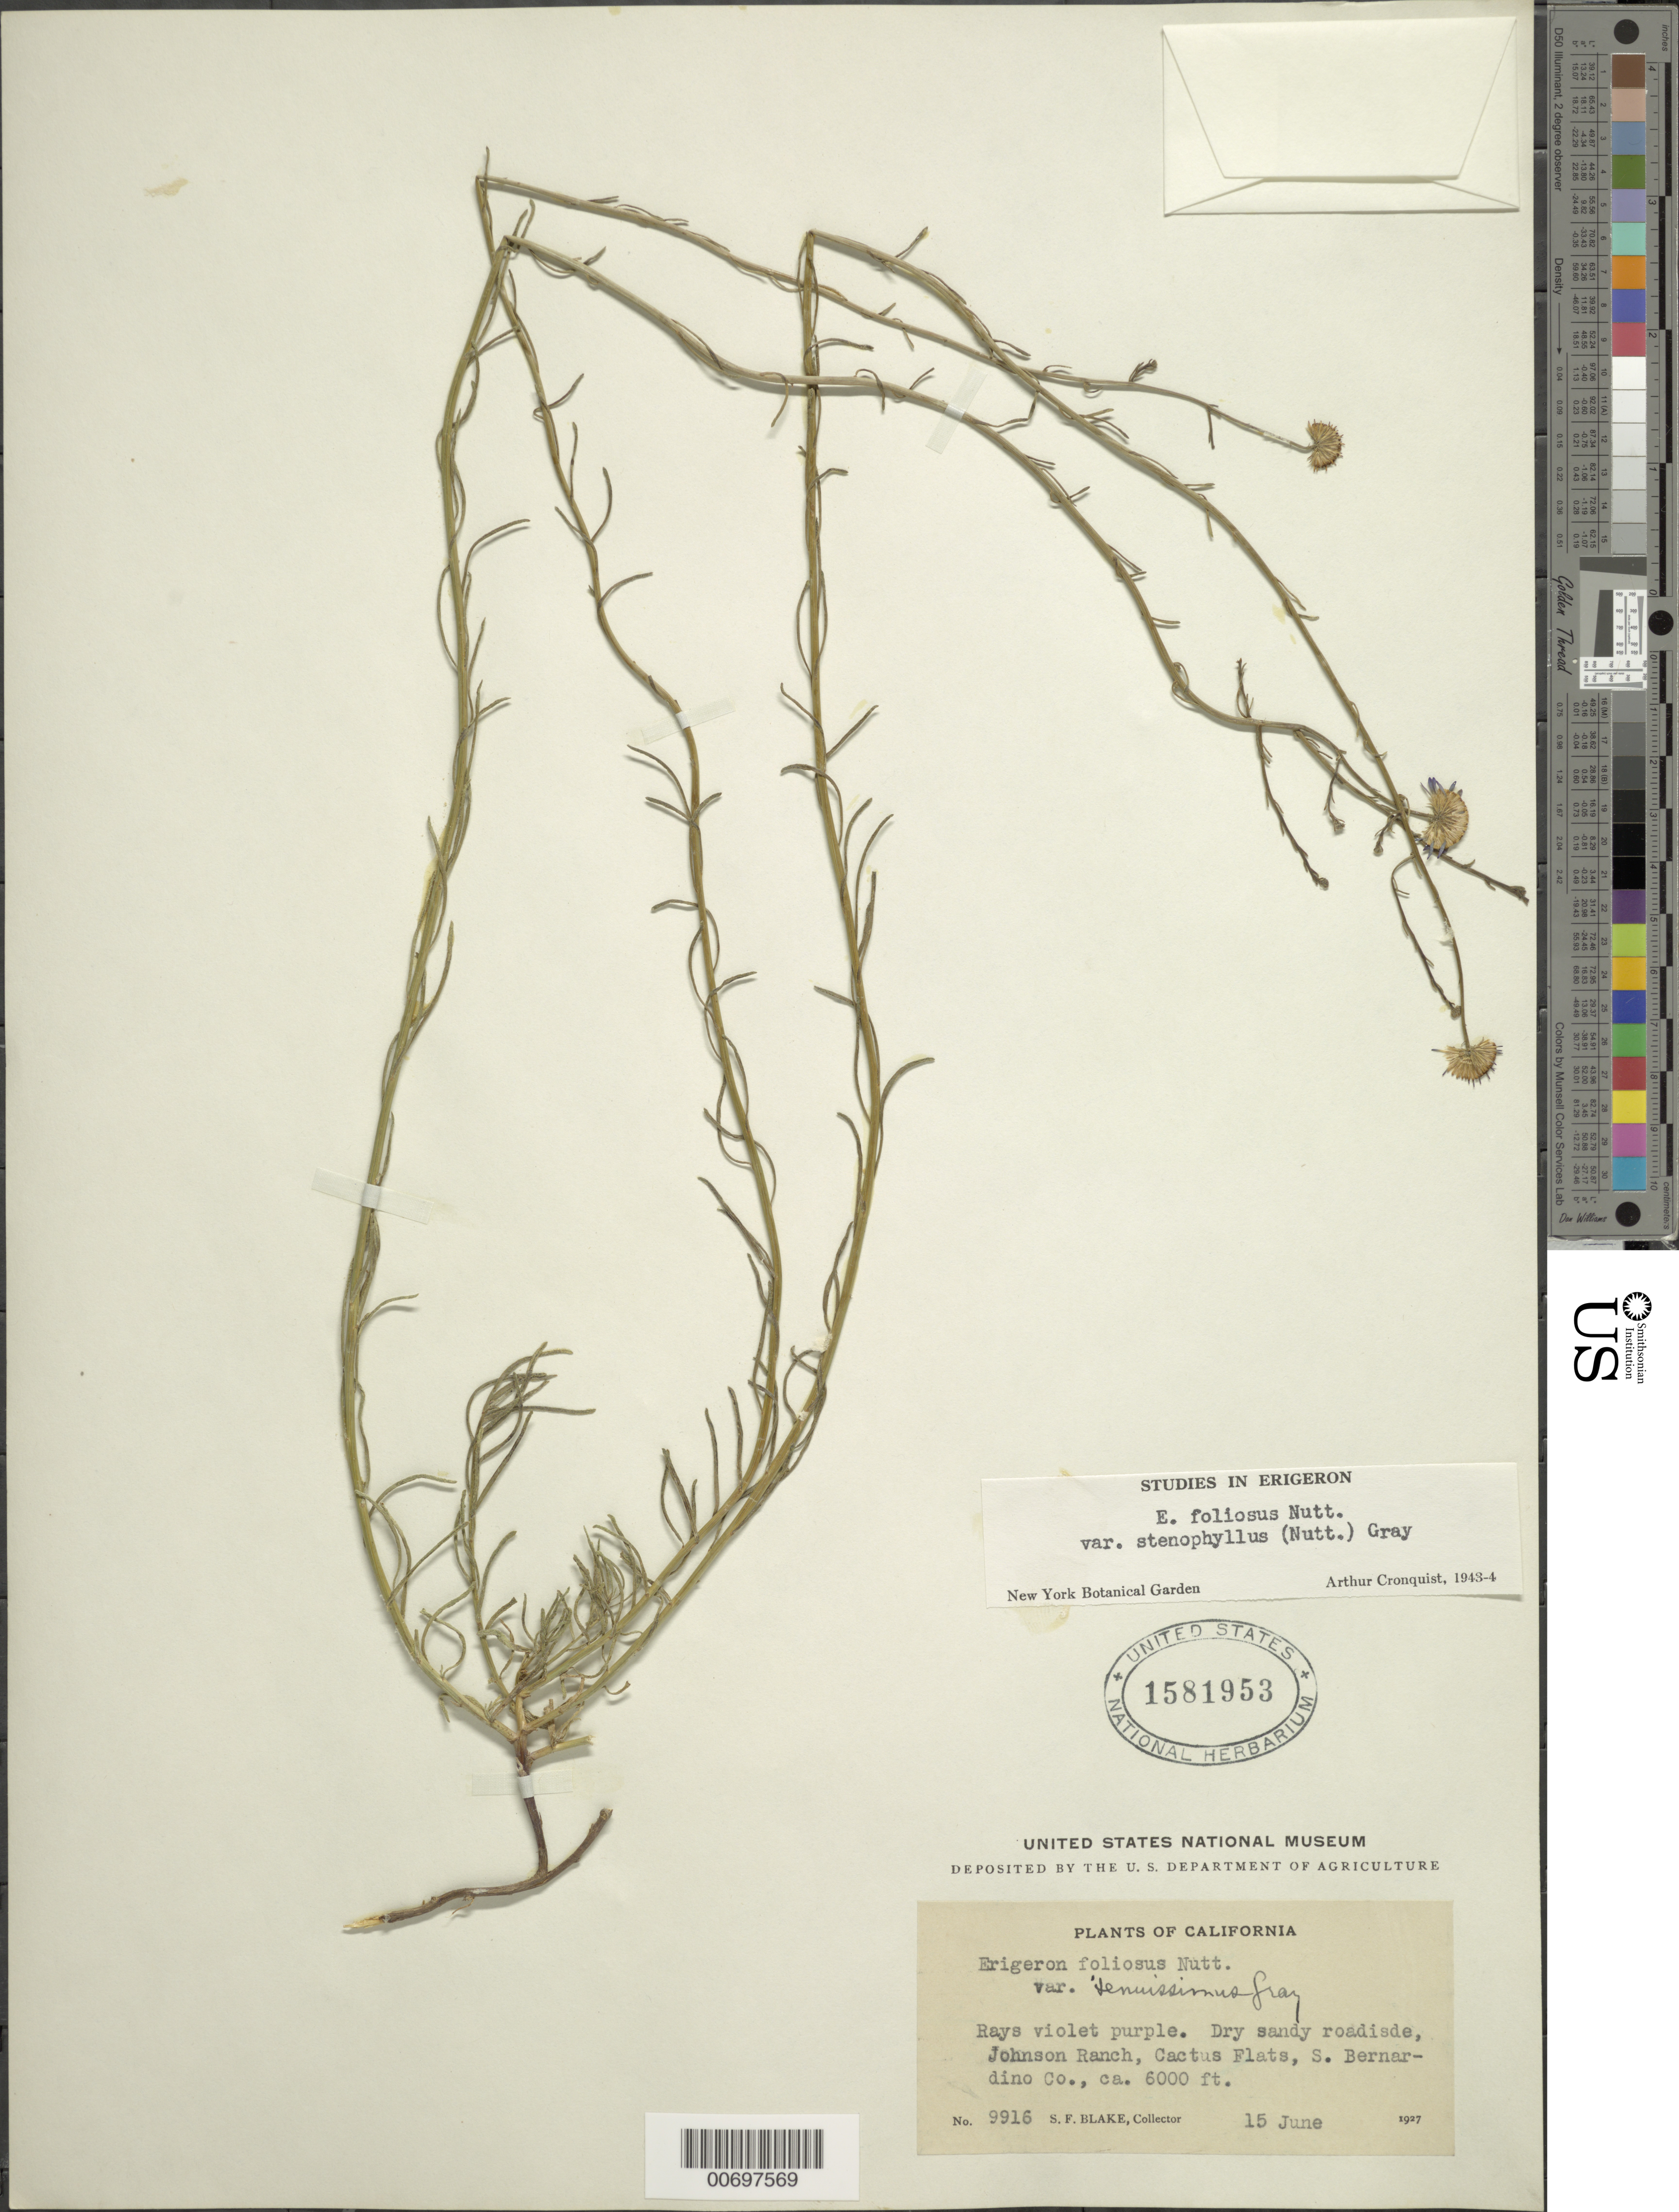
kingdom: Plantae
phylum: Tracheophyta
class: Magnoliopsida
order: Asterales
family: Asteraceae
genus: Erigeron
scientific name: Erigeron foliosus var. stenophyllus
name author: Nutt.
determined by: Cronquist, A. J.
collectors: S. Blake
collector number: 9916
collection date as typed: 15 Jun 1927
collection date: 1927-06-15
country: United States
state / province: California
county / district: San Bernardino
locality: Johnson Ranch, Cactus Flats.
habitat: Dry sandy roadside.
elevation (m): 1829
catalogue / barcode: US 1581953